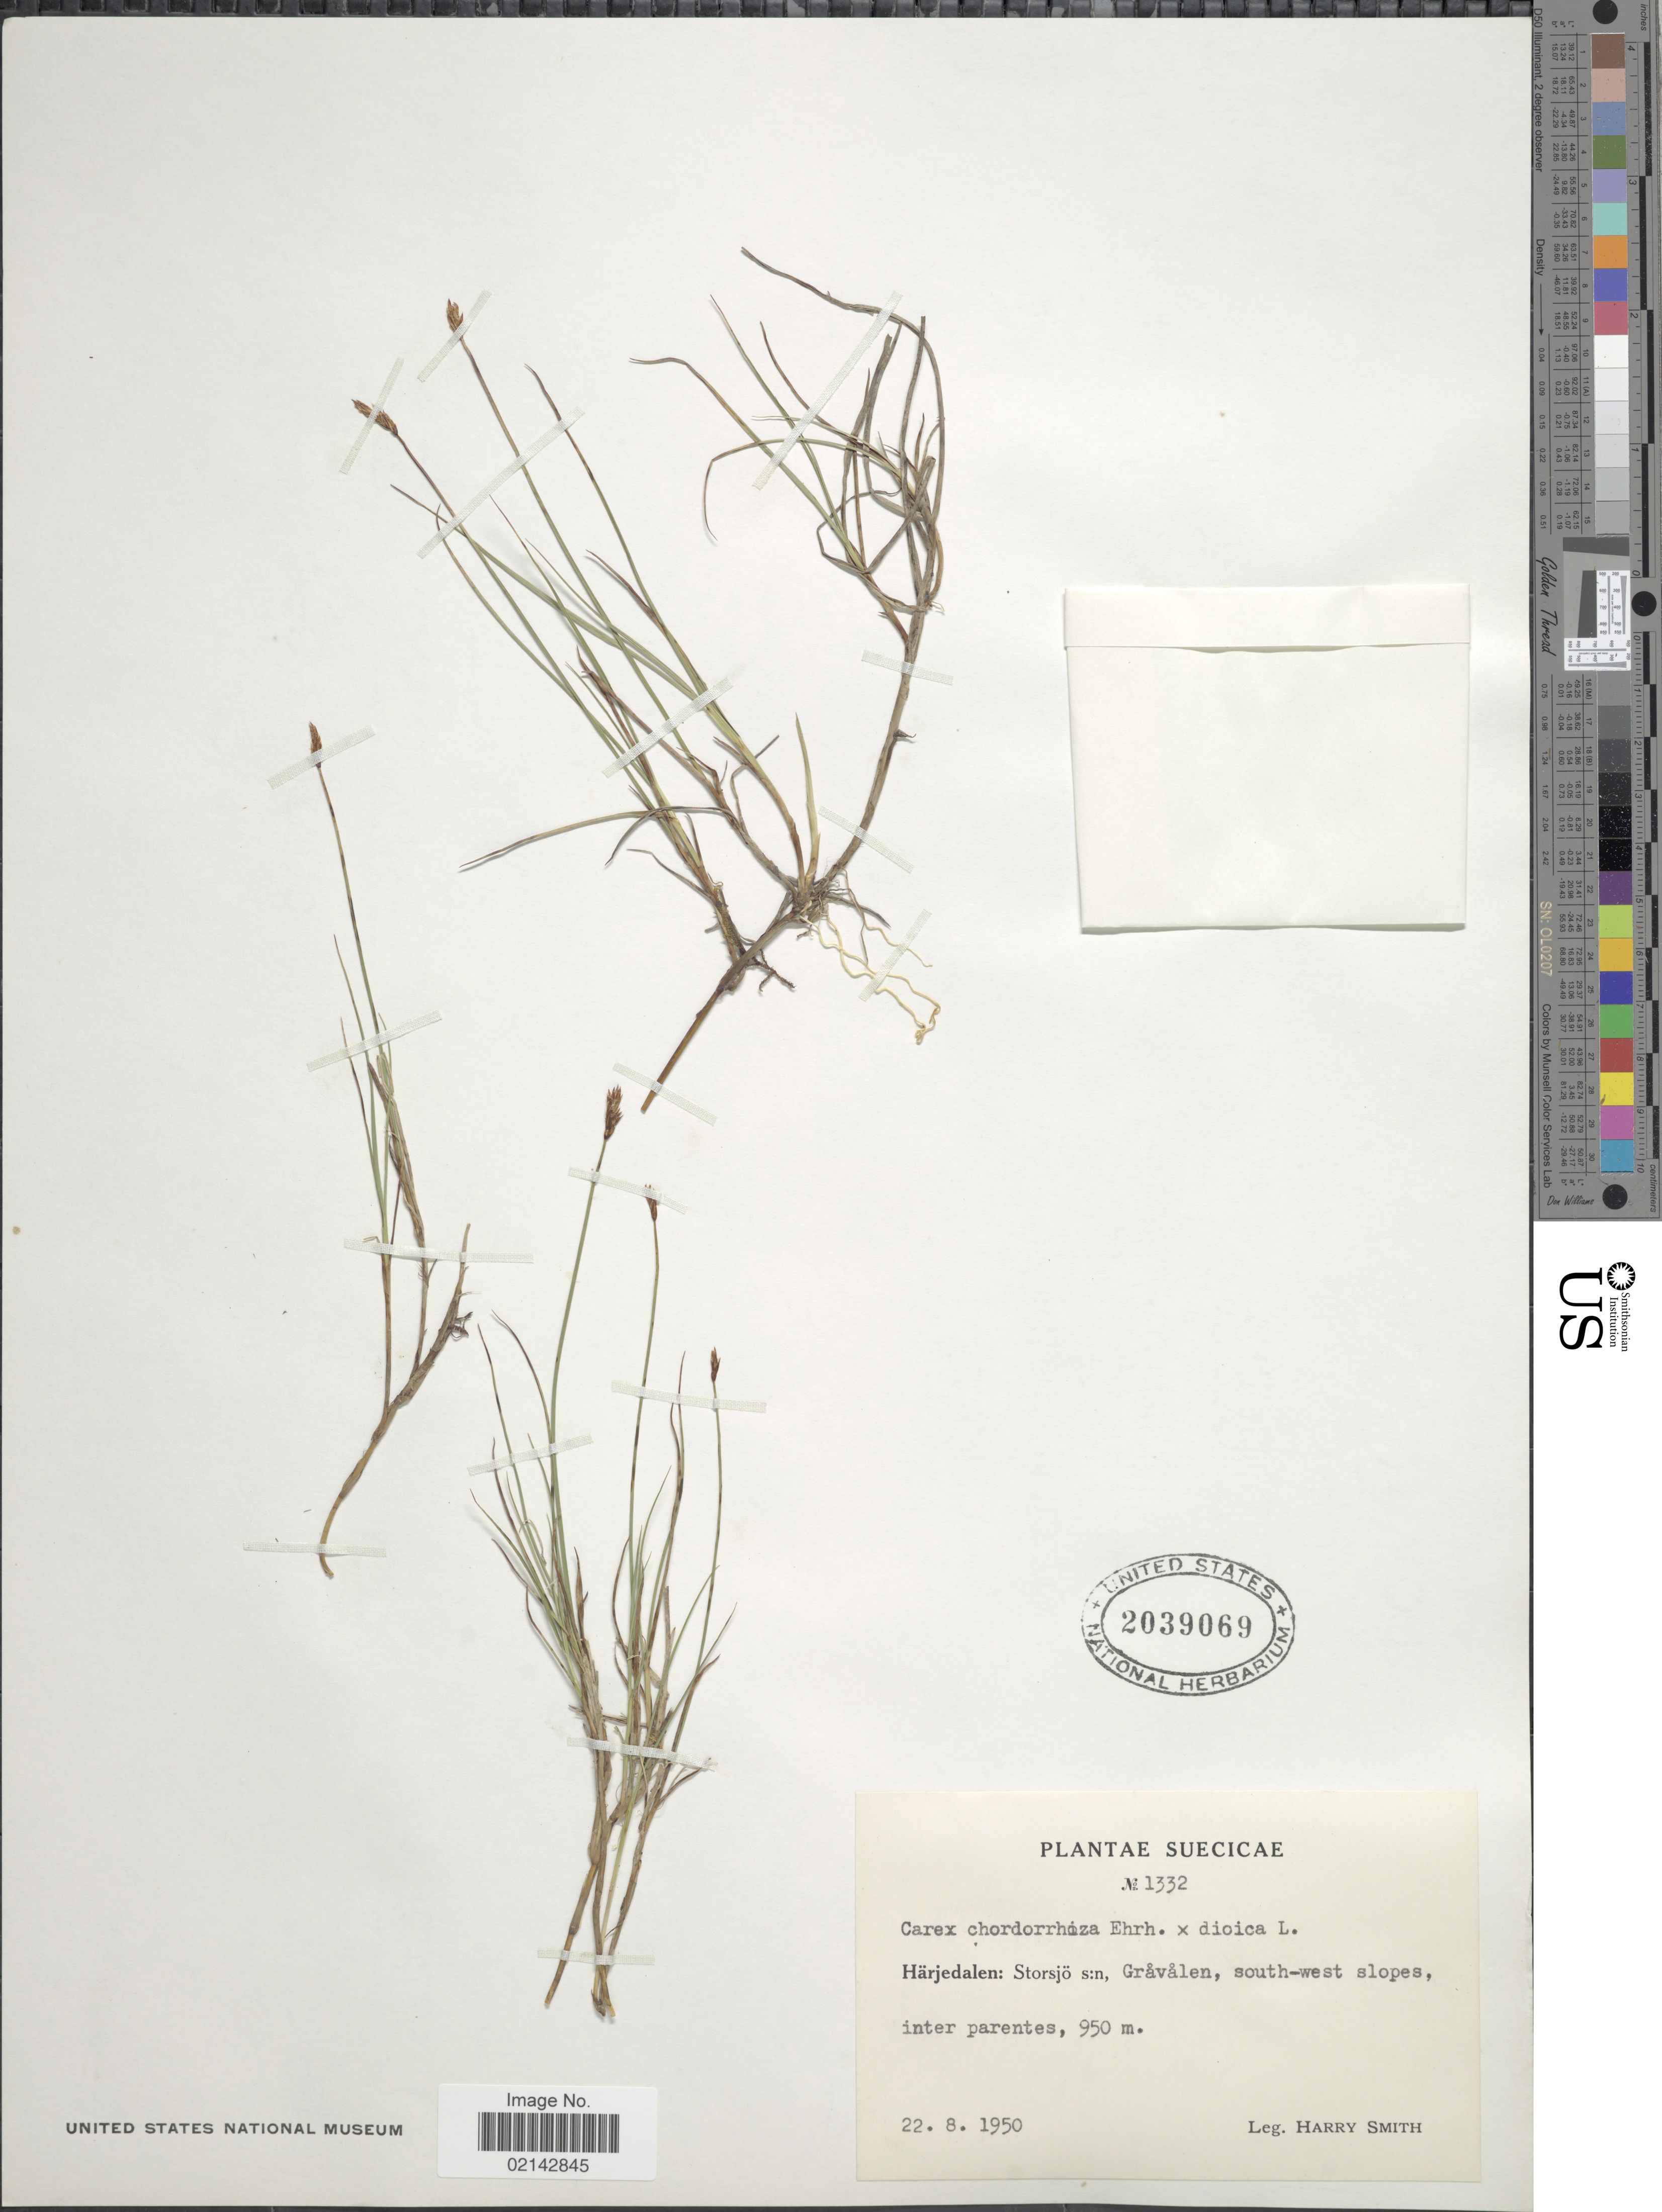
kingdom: Plantae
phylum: Tracheophyta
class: Liliopsida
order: Poales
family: Cyperaceae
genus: Carex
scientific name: Carex chordorrhiza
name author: L. f.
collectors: H. Smith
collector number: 1332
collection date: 1950-08-22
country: Sweden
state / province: Jamtland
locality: Suecicae, Harjedalen: Storsjo s:n, Gravalen, south-west slopes, inter parentes.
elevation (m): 950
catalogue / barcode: US 2039069